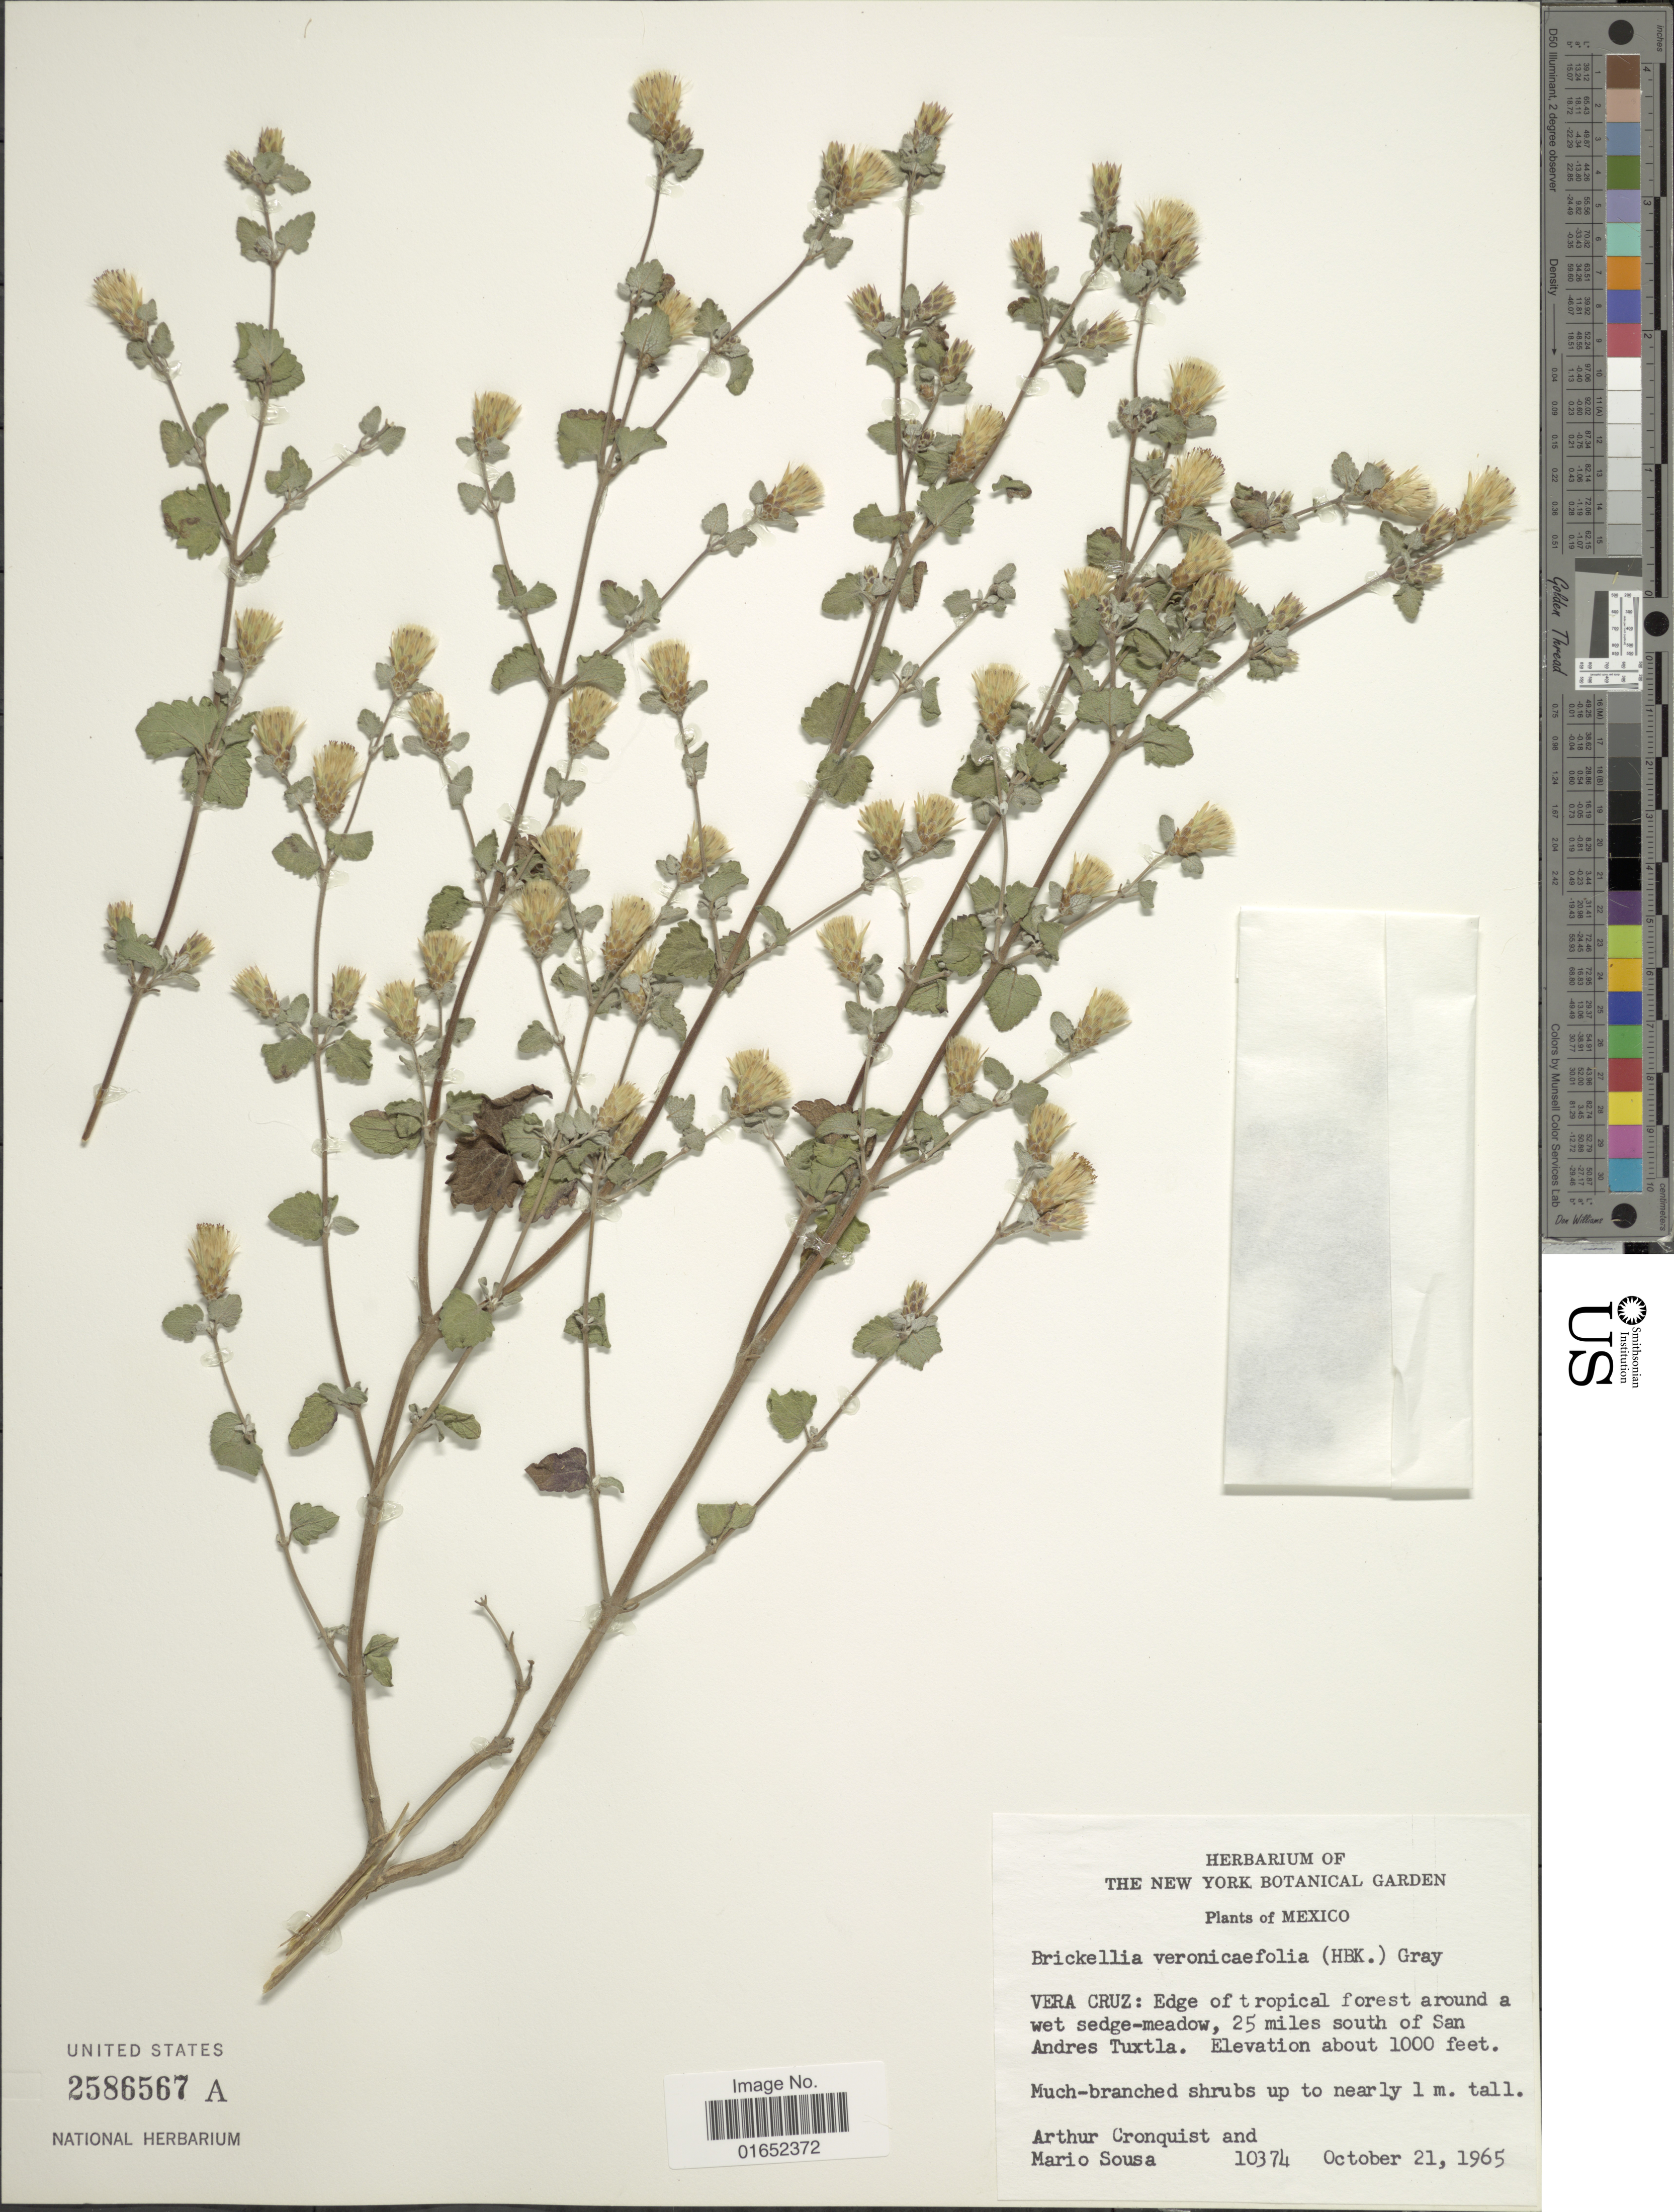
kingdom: Plantae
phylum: Tracheophyta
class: Magnoliopsida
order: Asterales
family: Asteraceae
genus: Brickellia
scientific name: Brickellia veronicaefolia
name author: (Kunth) A. Gray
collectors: A. J. Cronquist & M. Sousa S.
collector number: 10374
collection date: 1965-10-21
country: Mexico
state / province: Veracruz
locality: Vera Cruz: Edge of tropical forest around a wet sedge-meadow, 25 miles south of San Andres Tuxtla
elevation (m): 305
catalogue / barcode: US 2586567A